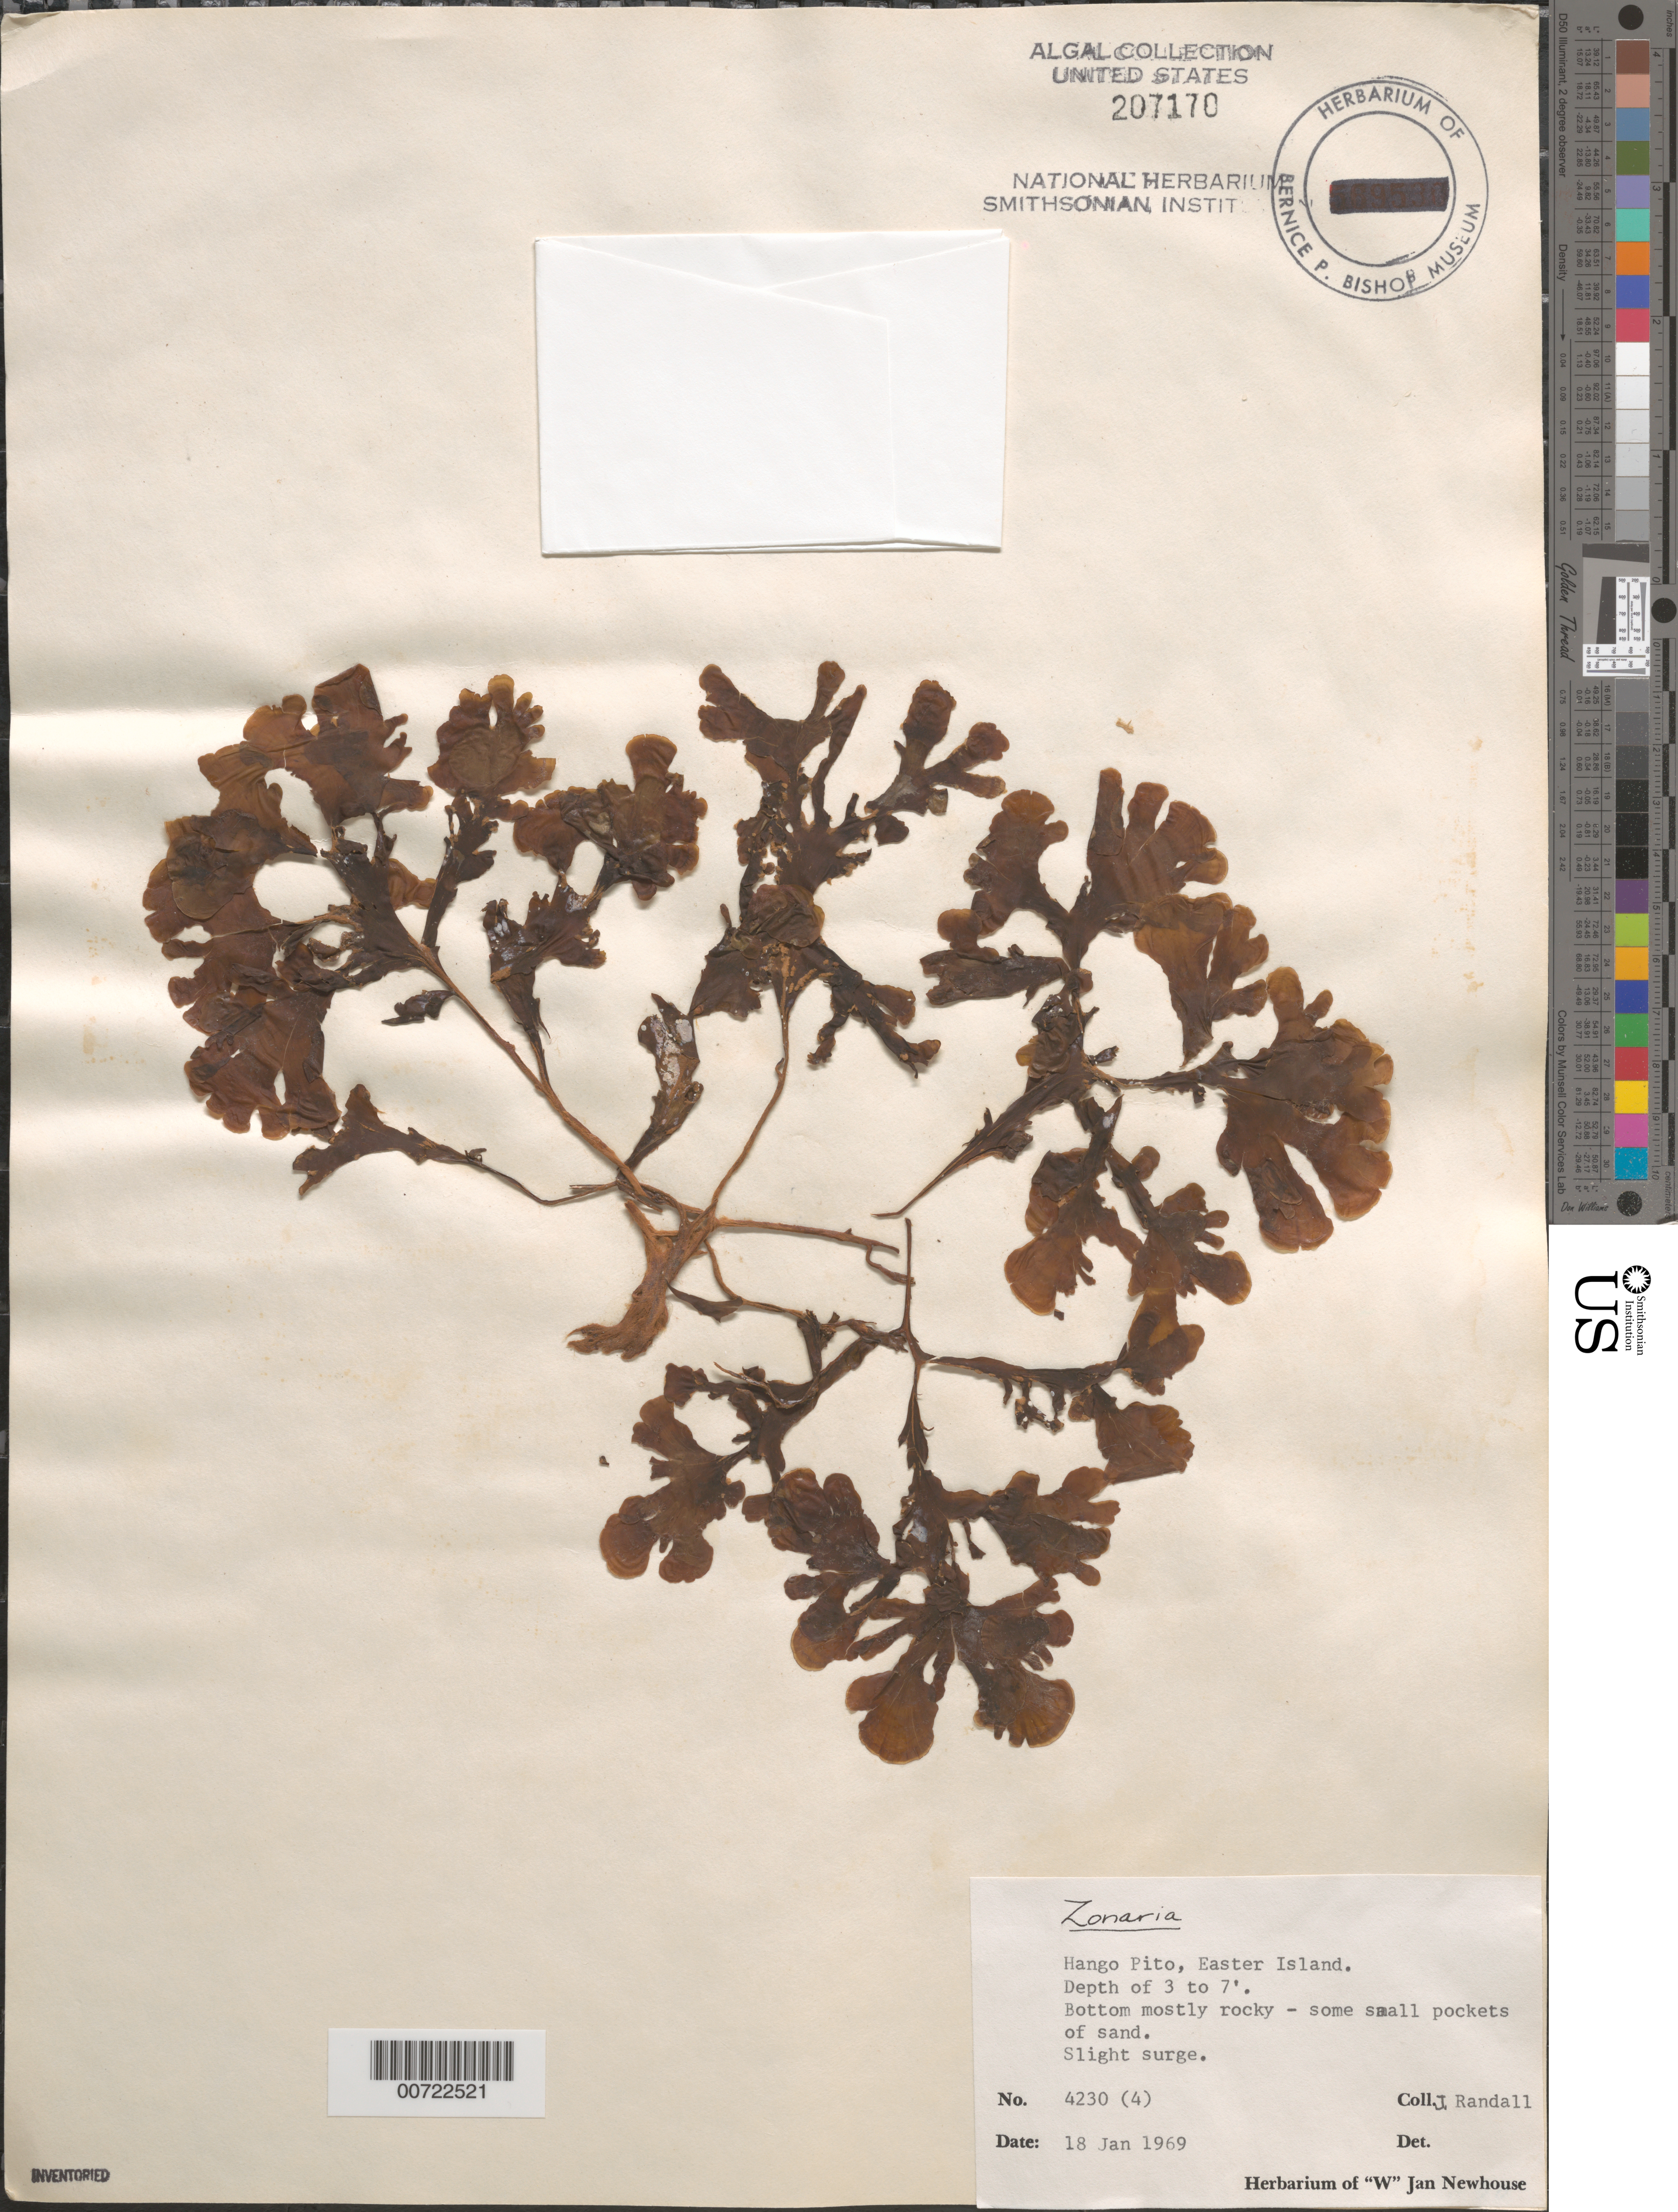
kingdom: Chromista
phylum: Ochrophyta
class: Phaeophyceae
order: Dictyotales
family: Dictyotaceae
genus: Zonaria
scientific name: Zonaria sp.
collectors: J. Randall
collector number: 4230 (4)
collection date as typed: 18 Jan 1969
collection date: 1969-01-18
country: Chile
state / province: Valparaíso (V)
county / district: Isla de Pascua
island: Pascua [Easter]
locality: Hango Pito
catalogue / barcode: US 207170